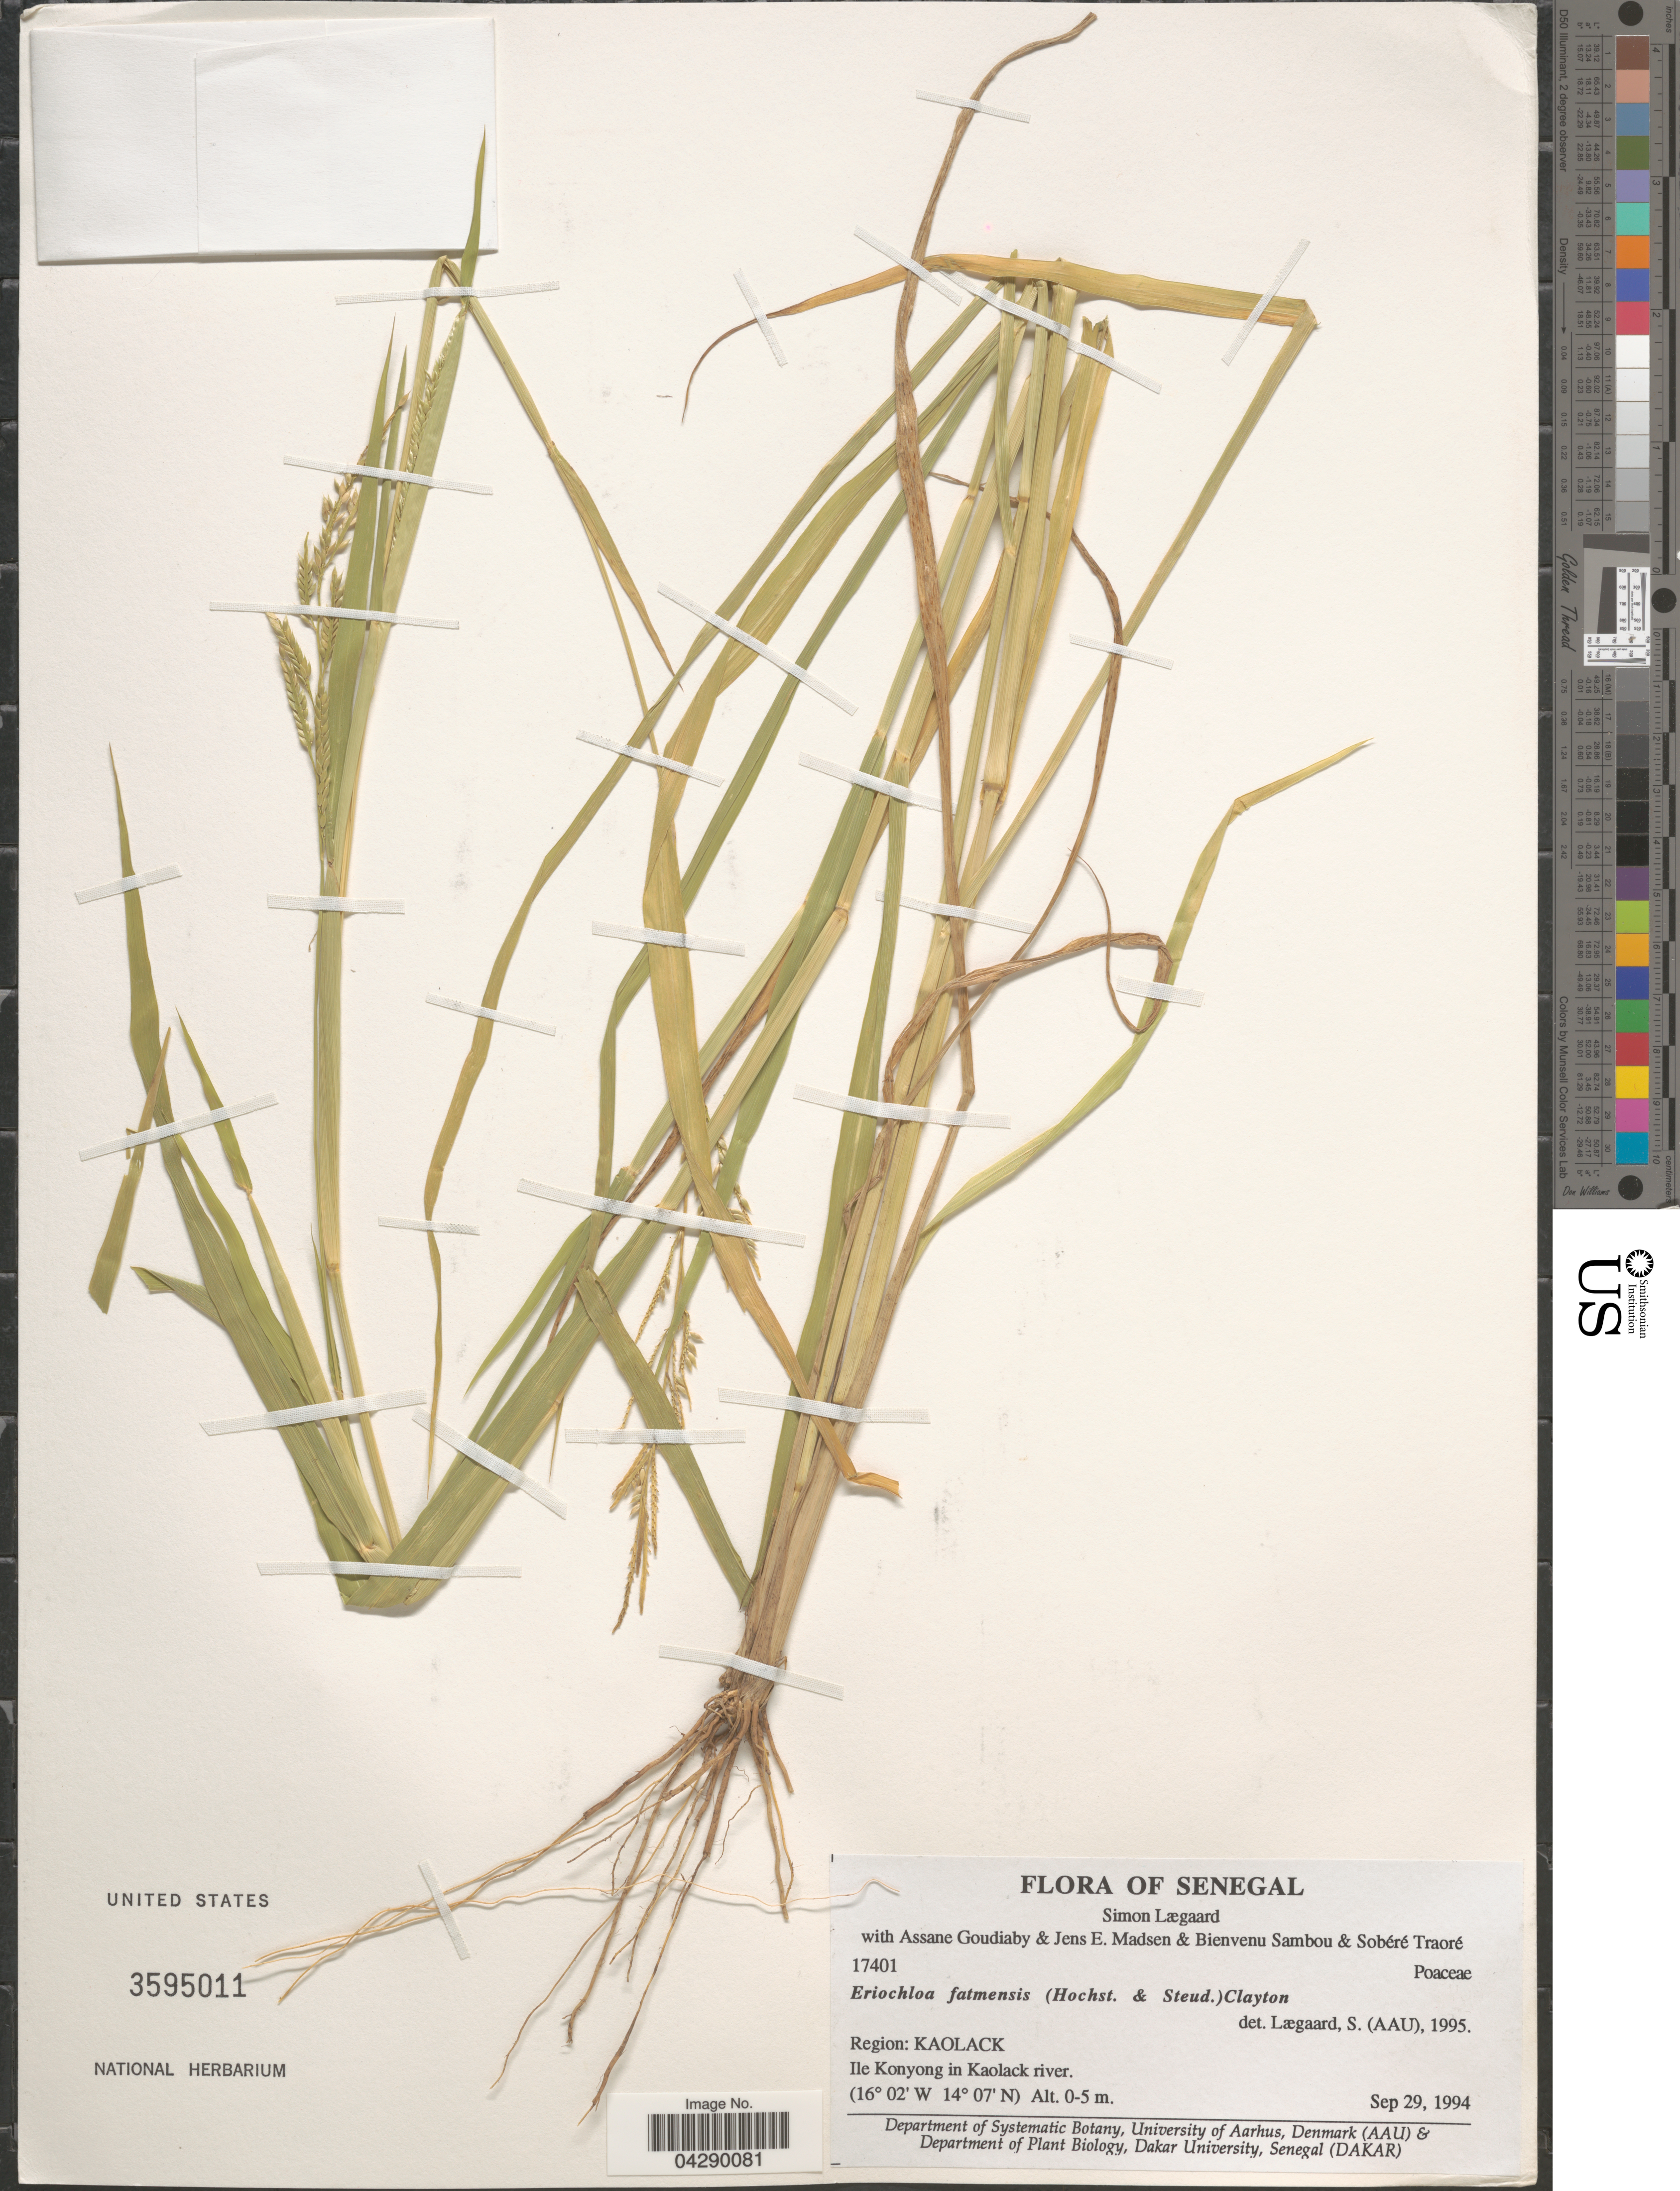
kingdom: Plantae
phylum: Tracheophyta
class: Liliopsida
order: Poales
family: Poaceae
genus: Eriochloa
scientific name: Eriochloa fatmensis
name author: (Hochst. & Steud.) Clayton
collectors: S. Lægaard, A. Goudiaby, J. E. Madsen & B. Sambou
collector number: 17401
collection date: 1994-09-29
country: Senegal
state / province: Kaolack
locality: Region: Kaolack. Ile Konyong in Kaolack River.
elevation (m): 0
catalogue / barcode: US 3595011